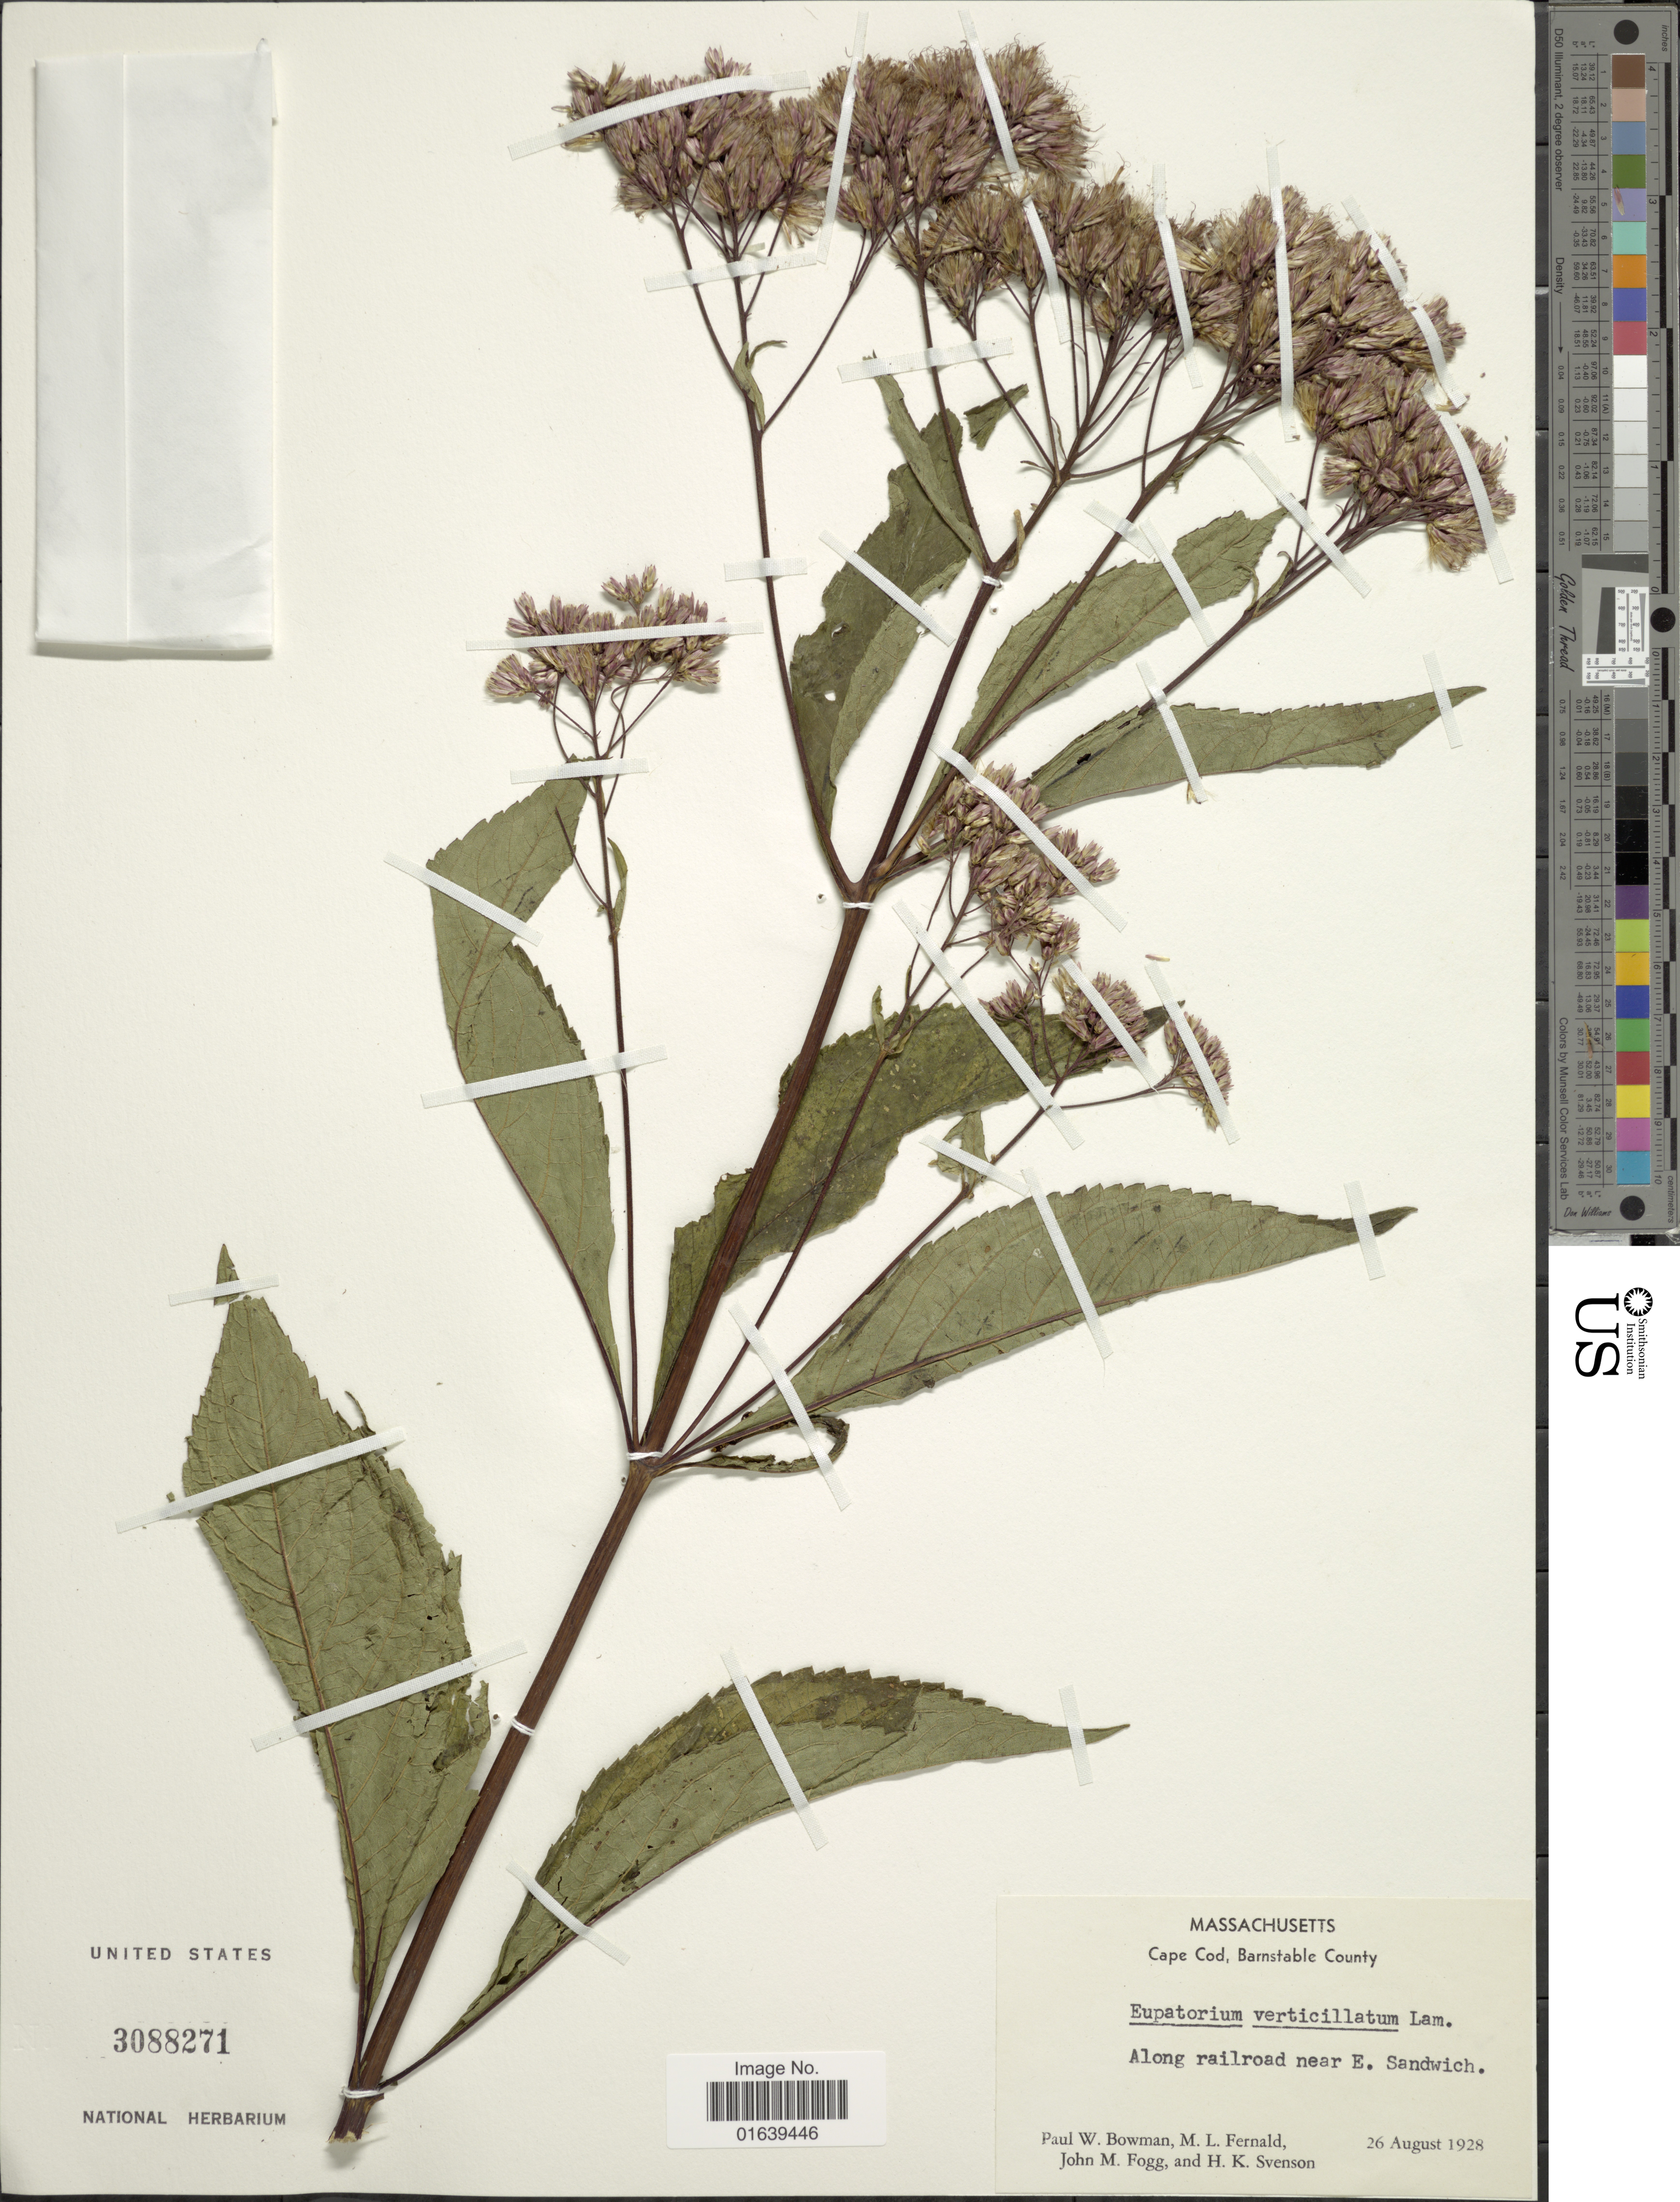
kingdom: Plantae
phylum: Tracheophyta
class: Magnoliopsida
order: Asterales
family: Asteraceae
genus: Eupatorium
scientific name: Eupatorium maculatum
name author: L.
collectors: P. Bowman, M. L. Fernald, J. Fogg & H. K. Svenson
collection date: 1928-08-26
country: United States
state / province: Massachusetts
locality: Cape Cod, Barnstabel County, Along railroad near E. Sandwich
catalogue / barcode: US 3088271